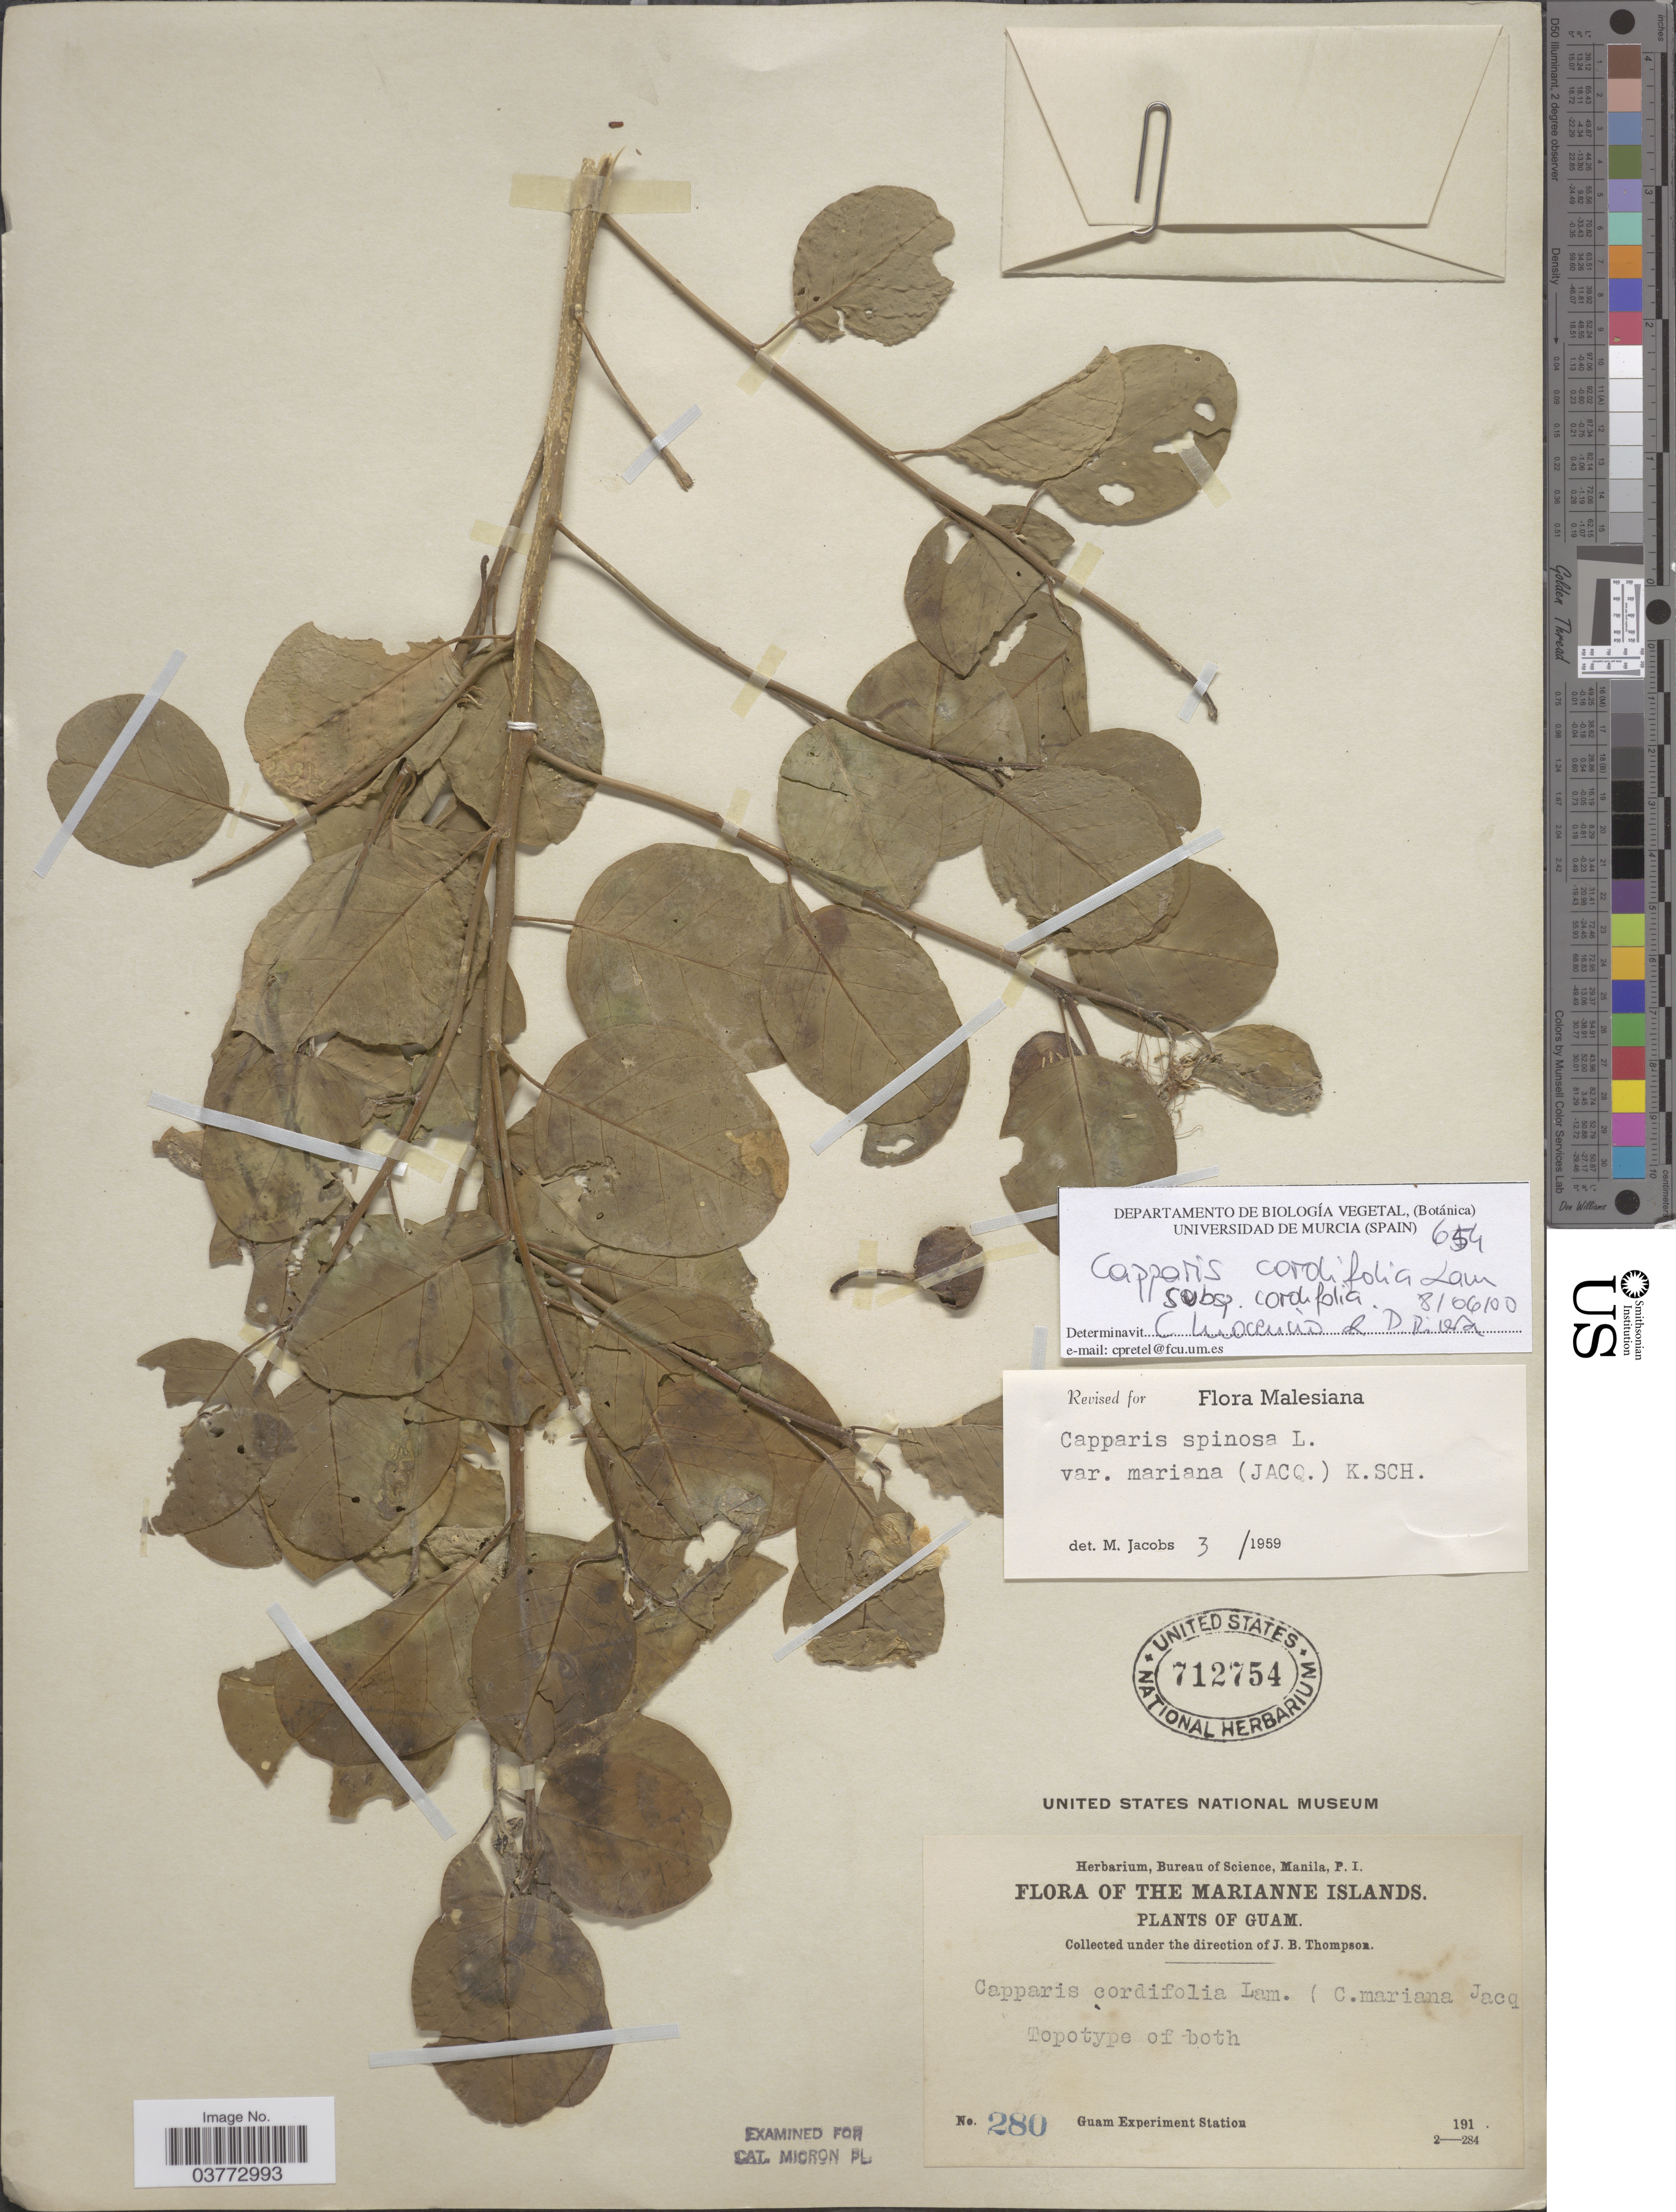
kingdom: Plantae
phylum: Tracheophyta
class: Magnoliopsida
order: Brassicales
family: Capparaceae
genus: Capparis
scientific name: Capparis spinosa subsp. cordifolia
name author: (Lam.) Fici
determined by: Wagner, W. L., (BOT), Smithsonian Institution - National Museum of Natural History (UNITED STATES)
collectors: Guam Exp. Sta.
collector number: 280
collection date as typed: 191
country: Guam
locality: The Marianne Islands. Topotype of both.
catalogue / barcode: US 712754